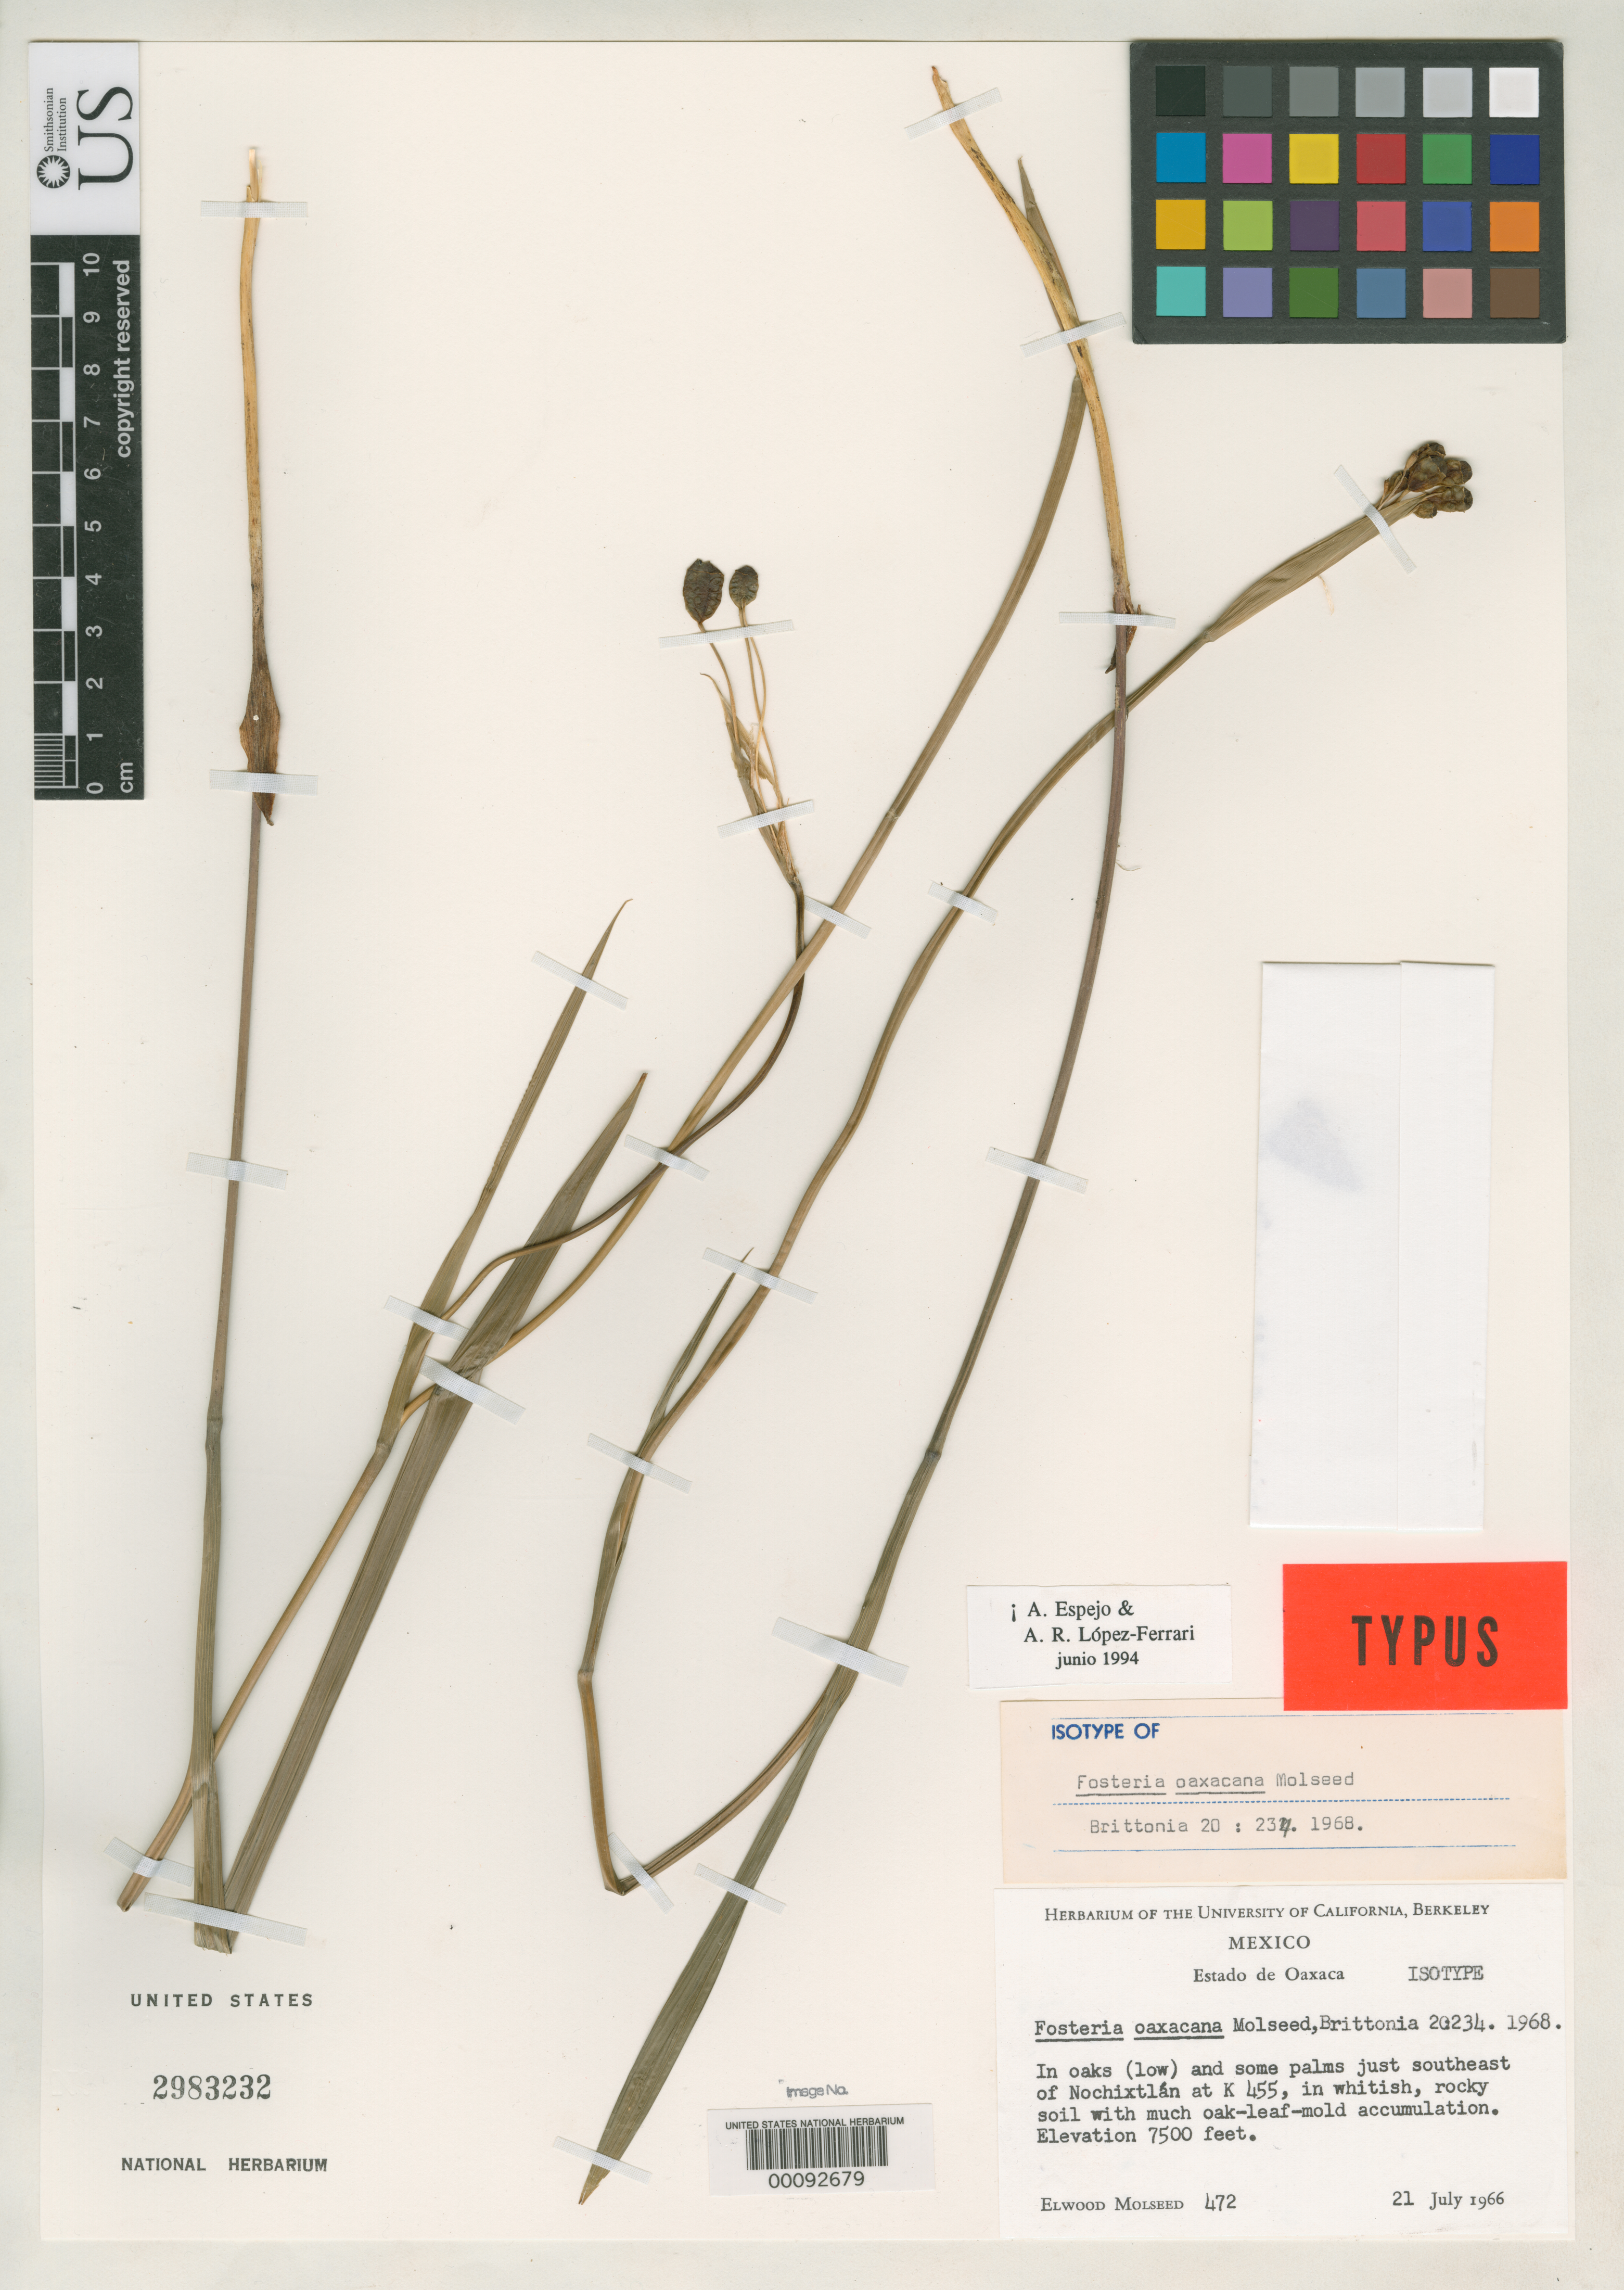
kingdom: Plantae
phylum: Tracheophyta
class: Liliopsida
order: Asparagales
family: Iridaceae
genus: Fosteria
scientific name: Fosteria oaxacana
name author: Molseed ex Cruden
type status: Isotype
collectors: E. W. Molseed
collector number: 472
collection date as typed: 21 Jul 1966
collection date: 1966-07-21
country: Mexico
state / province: Oaxaca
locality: At k455 just SE of Nochixtlan; alt. 7500 ft.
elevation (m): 2286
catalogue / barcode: US 2983232